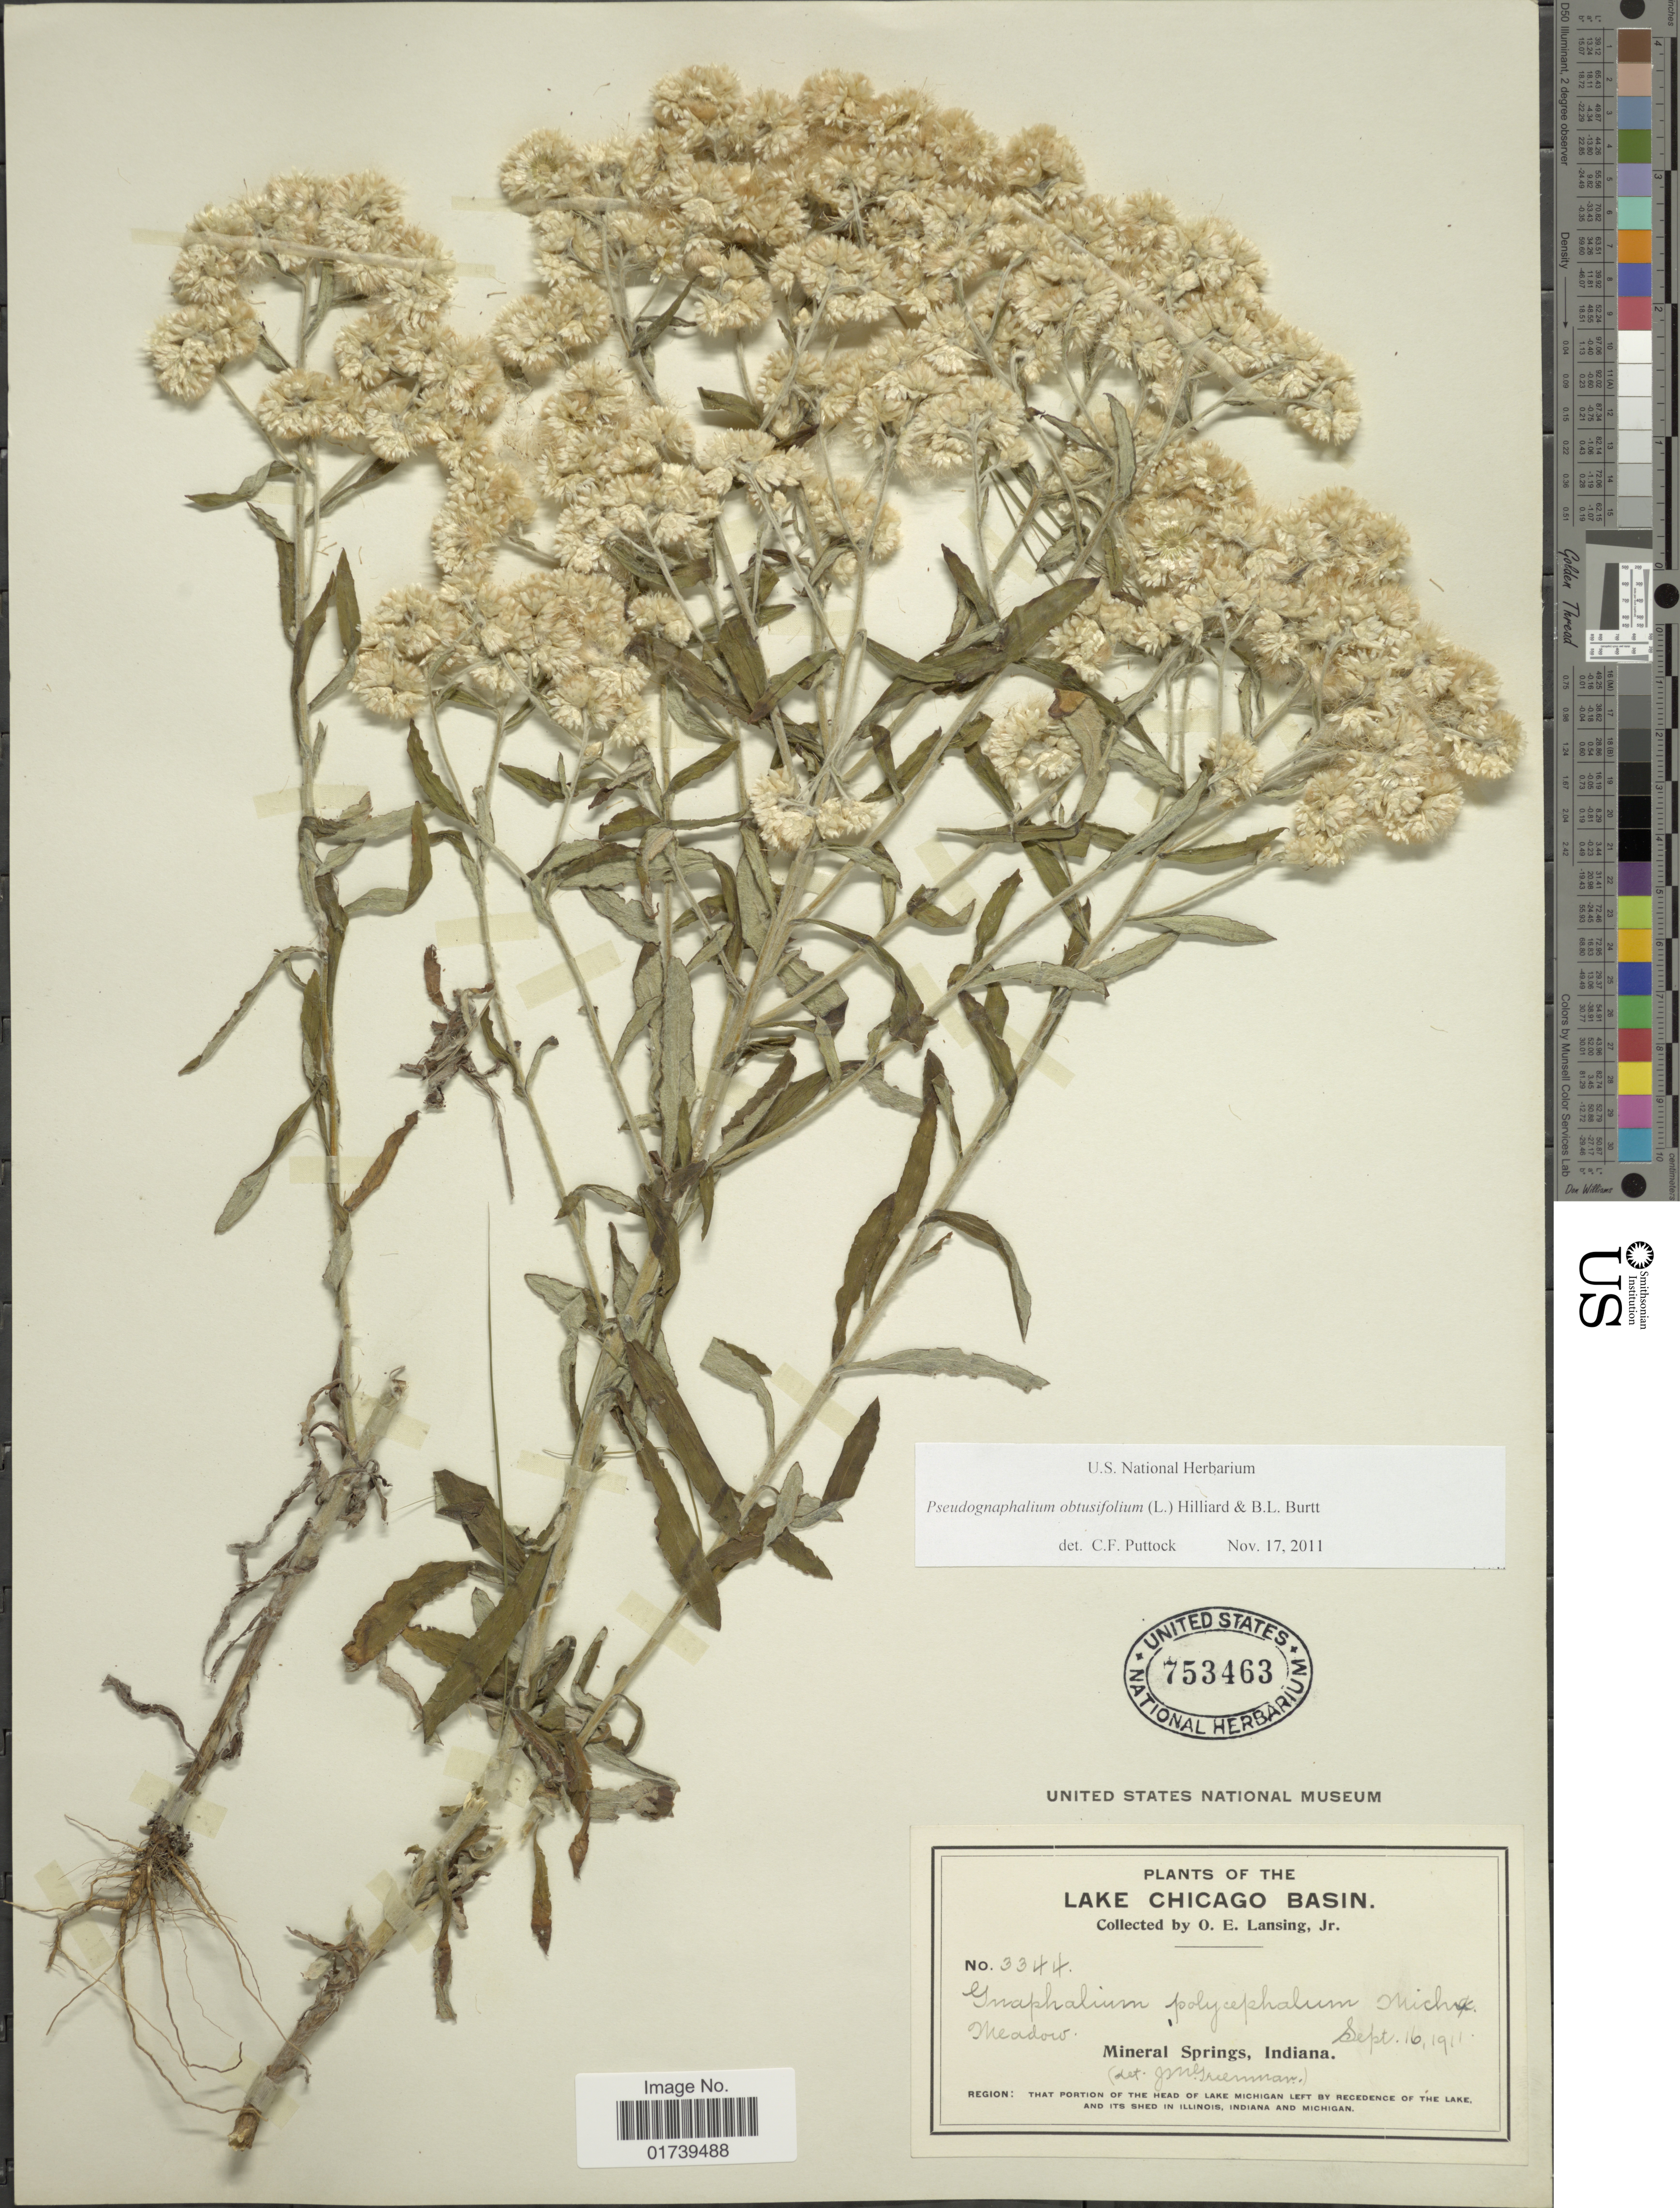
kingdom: Plantae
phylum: Tracheophyta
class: Magnoliopsida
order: Asterales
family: Asteraceae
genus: Pseudognaphalium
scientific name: Pseudognaphalium obtusifolium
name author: (L.) Hilliard & B.L. Burtt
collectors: O. Lansing Jr.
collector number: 3344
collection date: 1911-09-16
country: United States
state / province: Indiana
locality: Lake Chicago Basin, Mineral Springs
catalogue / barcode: US 753463